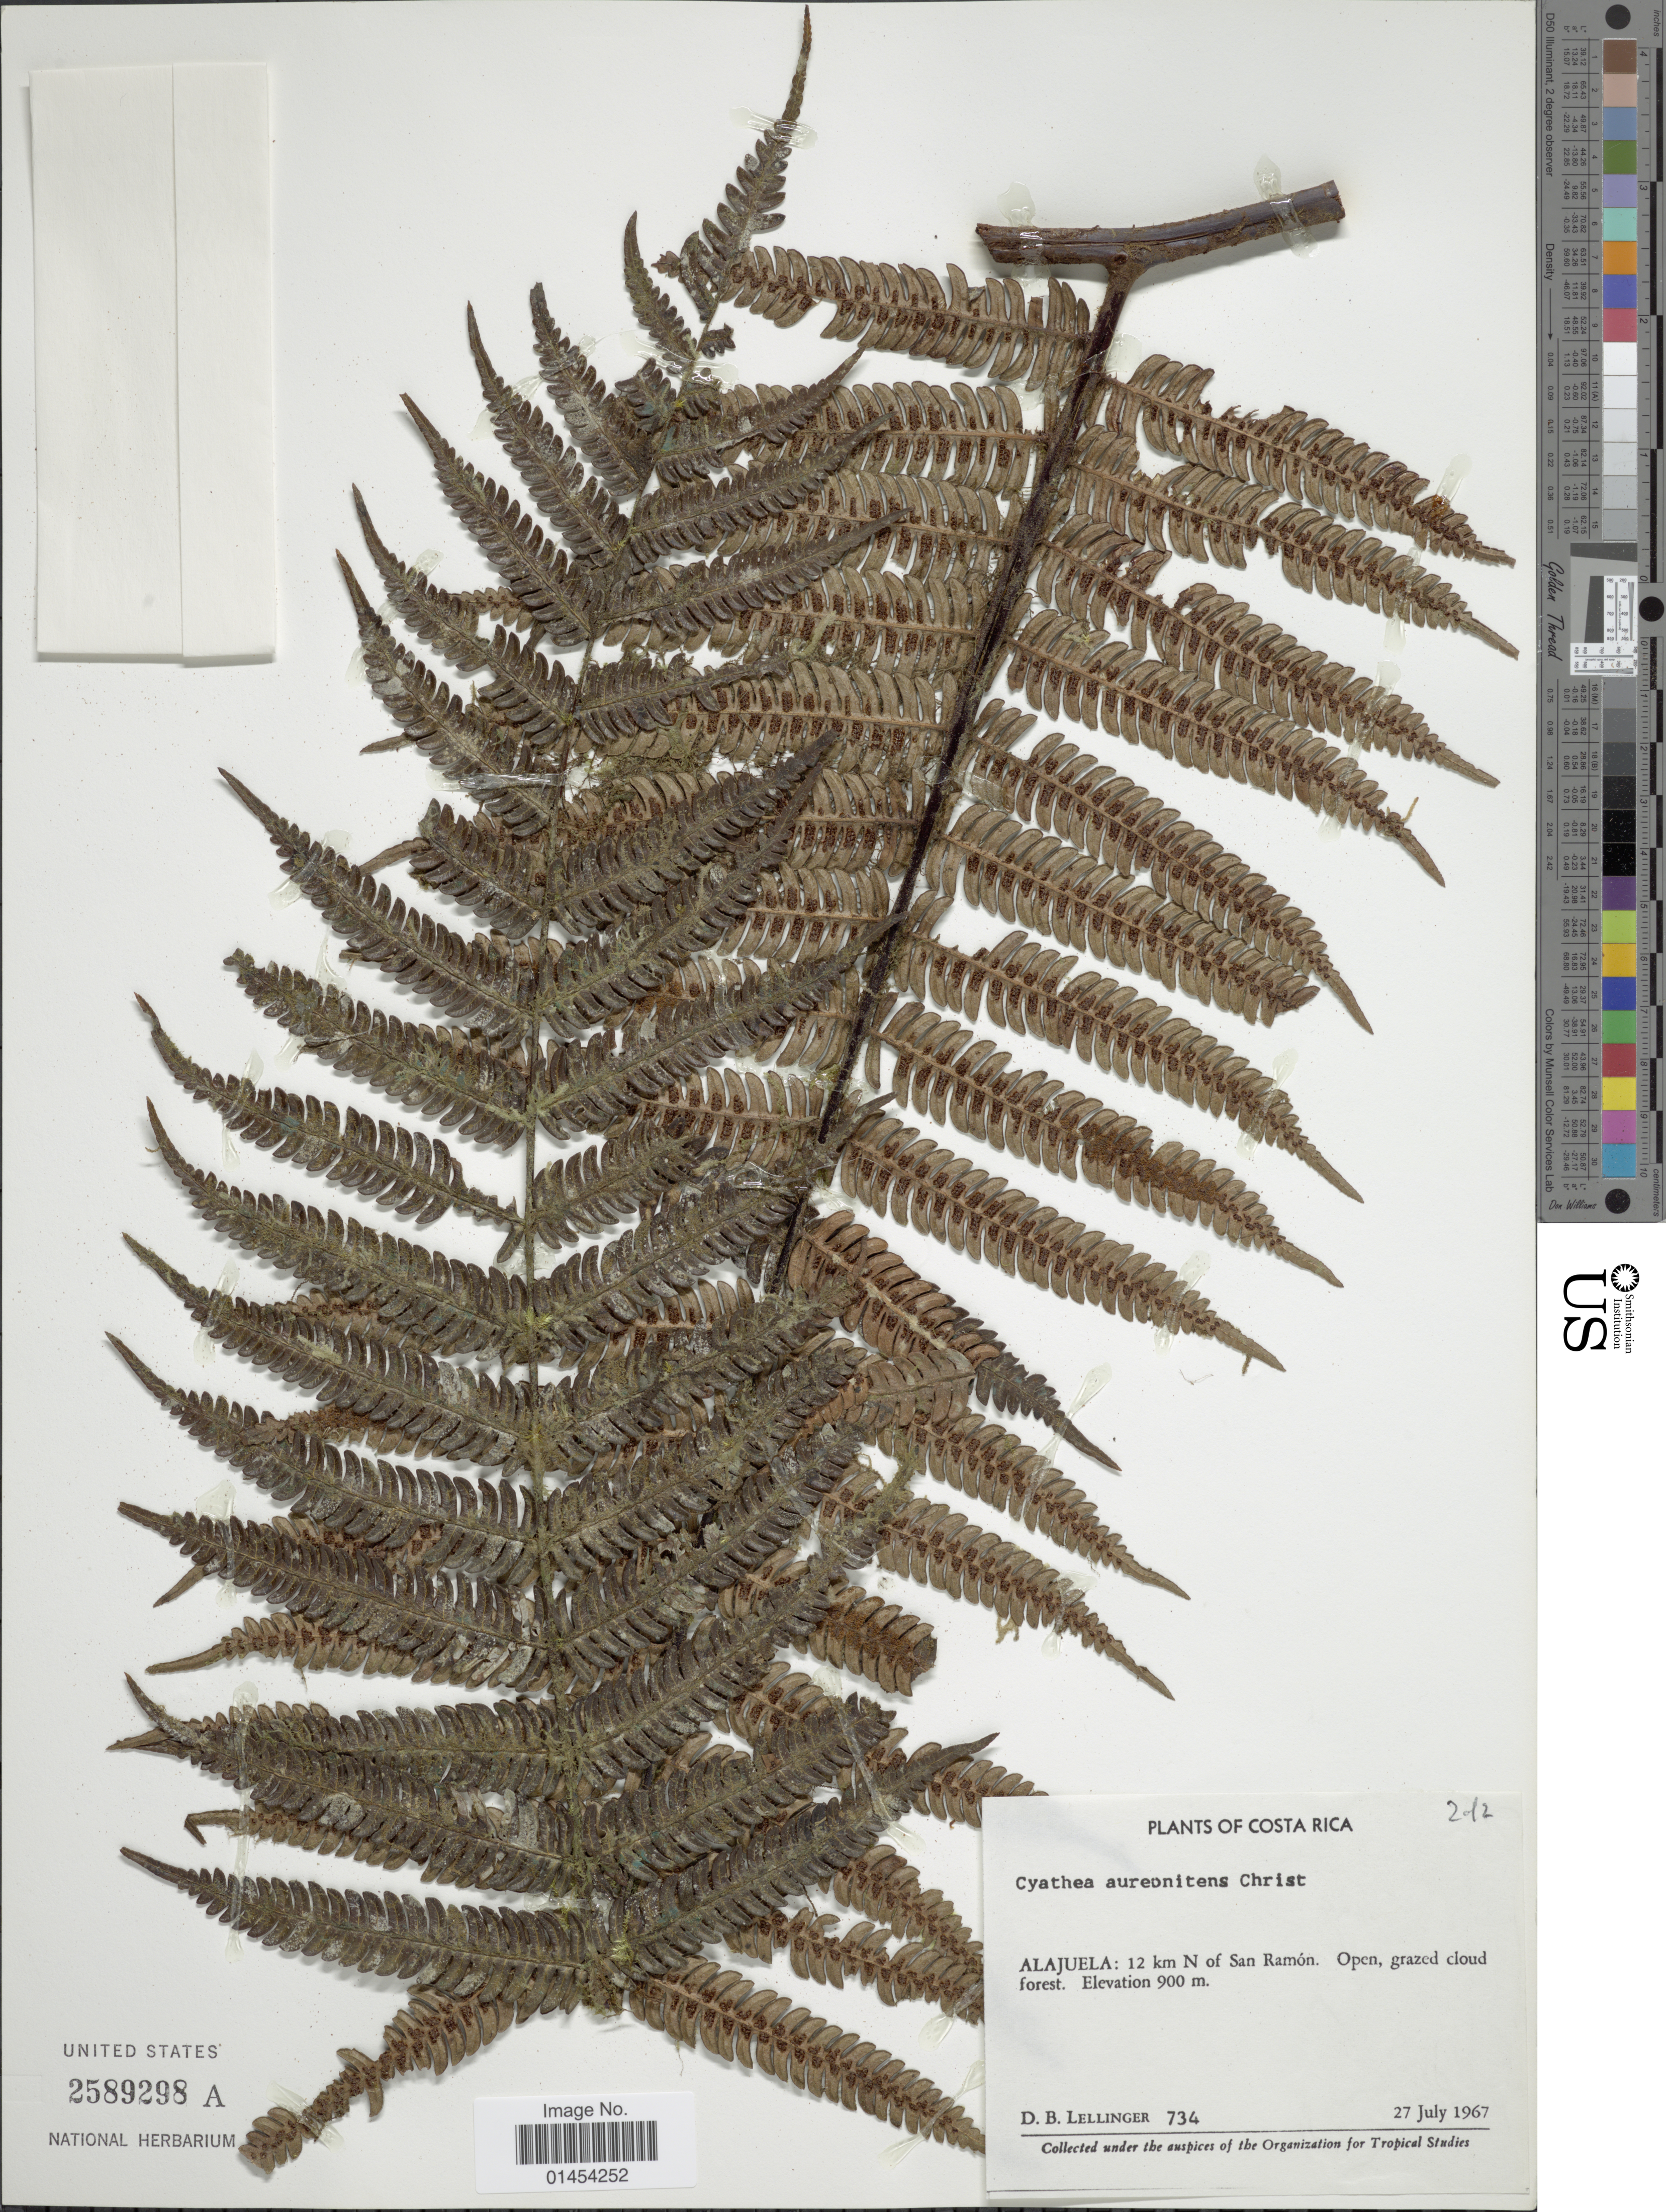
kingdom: Plantae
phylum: Tracheophyta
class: Polypodiopsida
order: Cyatheales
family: Cyatheaceae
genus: Alsophila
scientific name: Alsophila cuspidata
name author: (Kunze) D.S. Conant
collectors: D. B. Lellinger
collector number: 734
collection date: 1967-07-27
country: Costa Rica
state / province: Alajuela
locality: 12 km N of San Ramón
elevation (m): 900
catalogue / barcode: US 2589298A